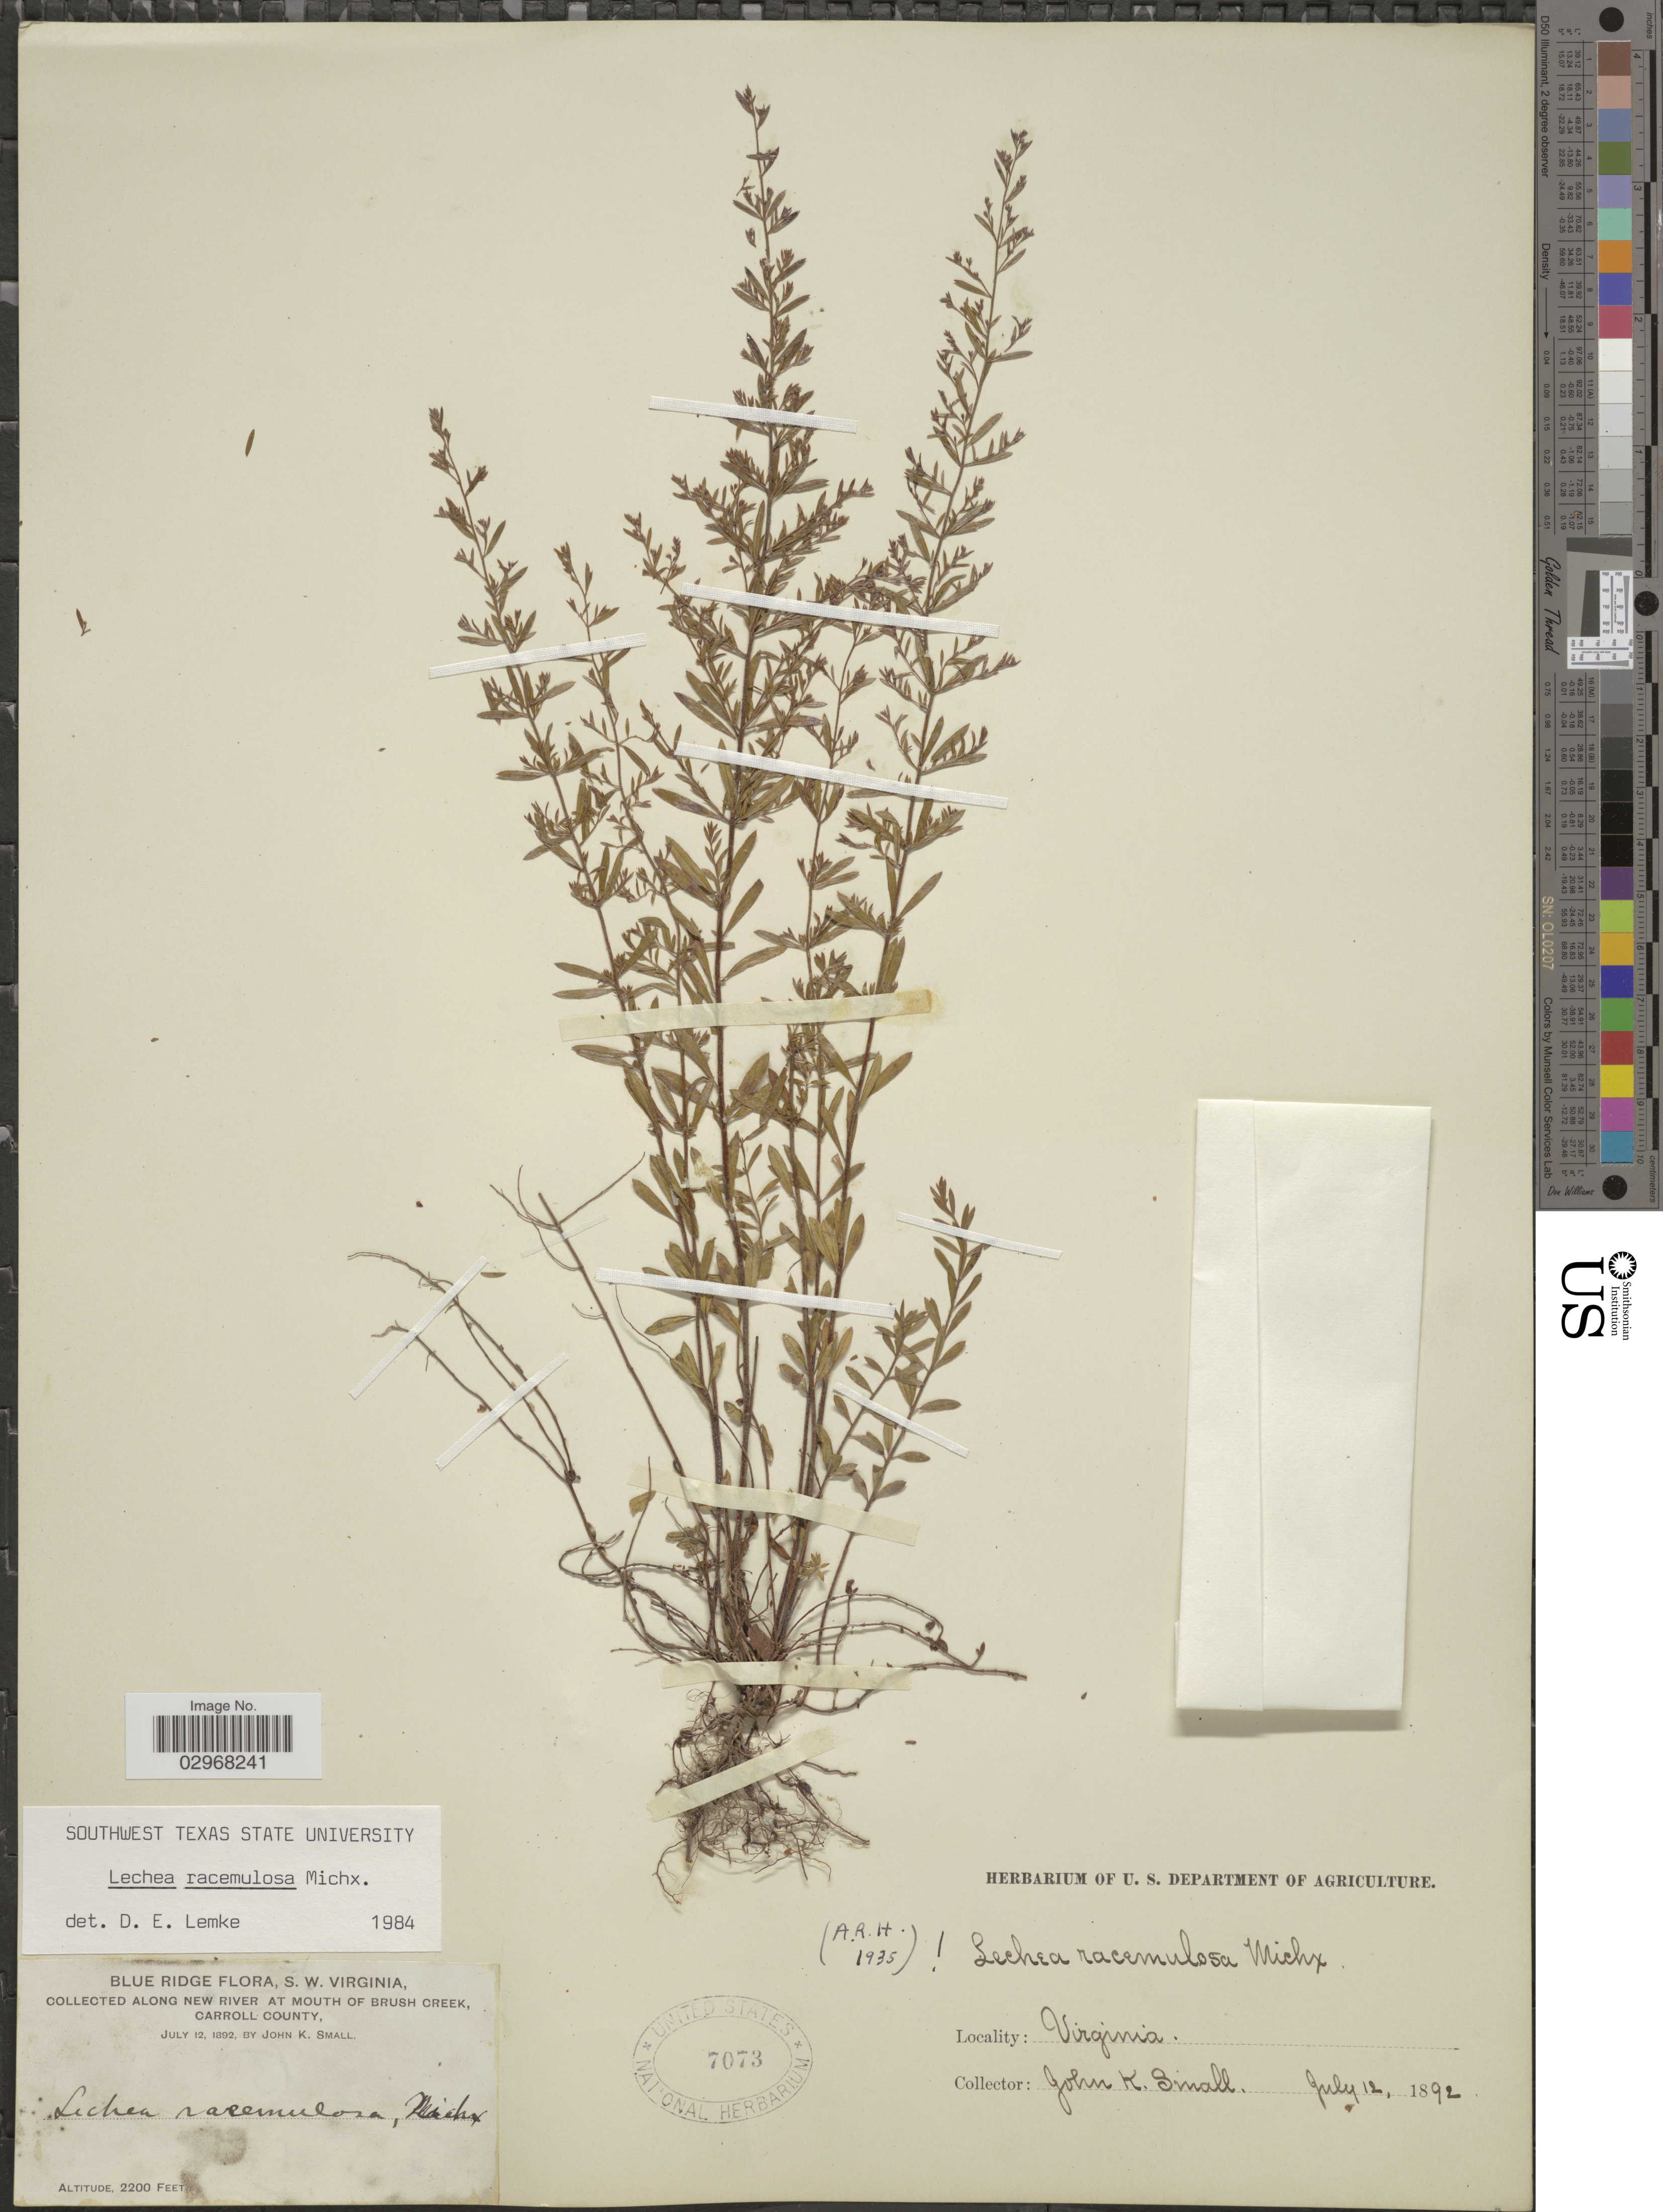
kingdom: Plantae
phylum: Tracheophyta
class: Magnoliopsida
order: Malvales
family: Cistaceae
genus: Lechea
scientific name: Lechea racemulosa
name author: Michx.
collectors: J. K. Small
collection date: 1892-07-12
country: United States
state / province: Virginia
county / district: Carroll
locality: Blue Ridge. S.W. Virginia. Along New River at mouth of Brush Creek, Carroll County.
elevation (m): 671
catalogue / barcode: US 7073